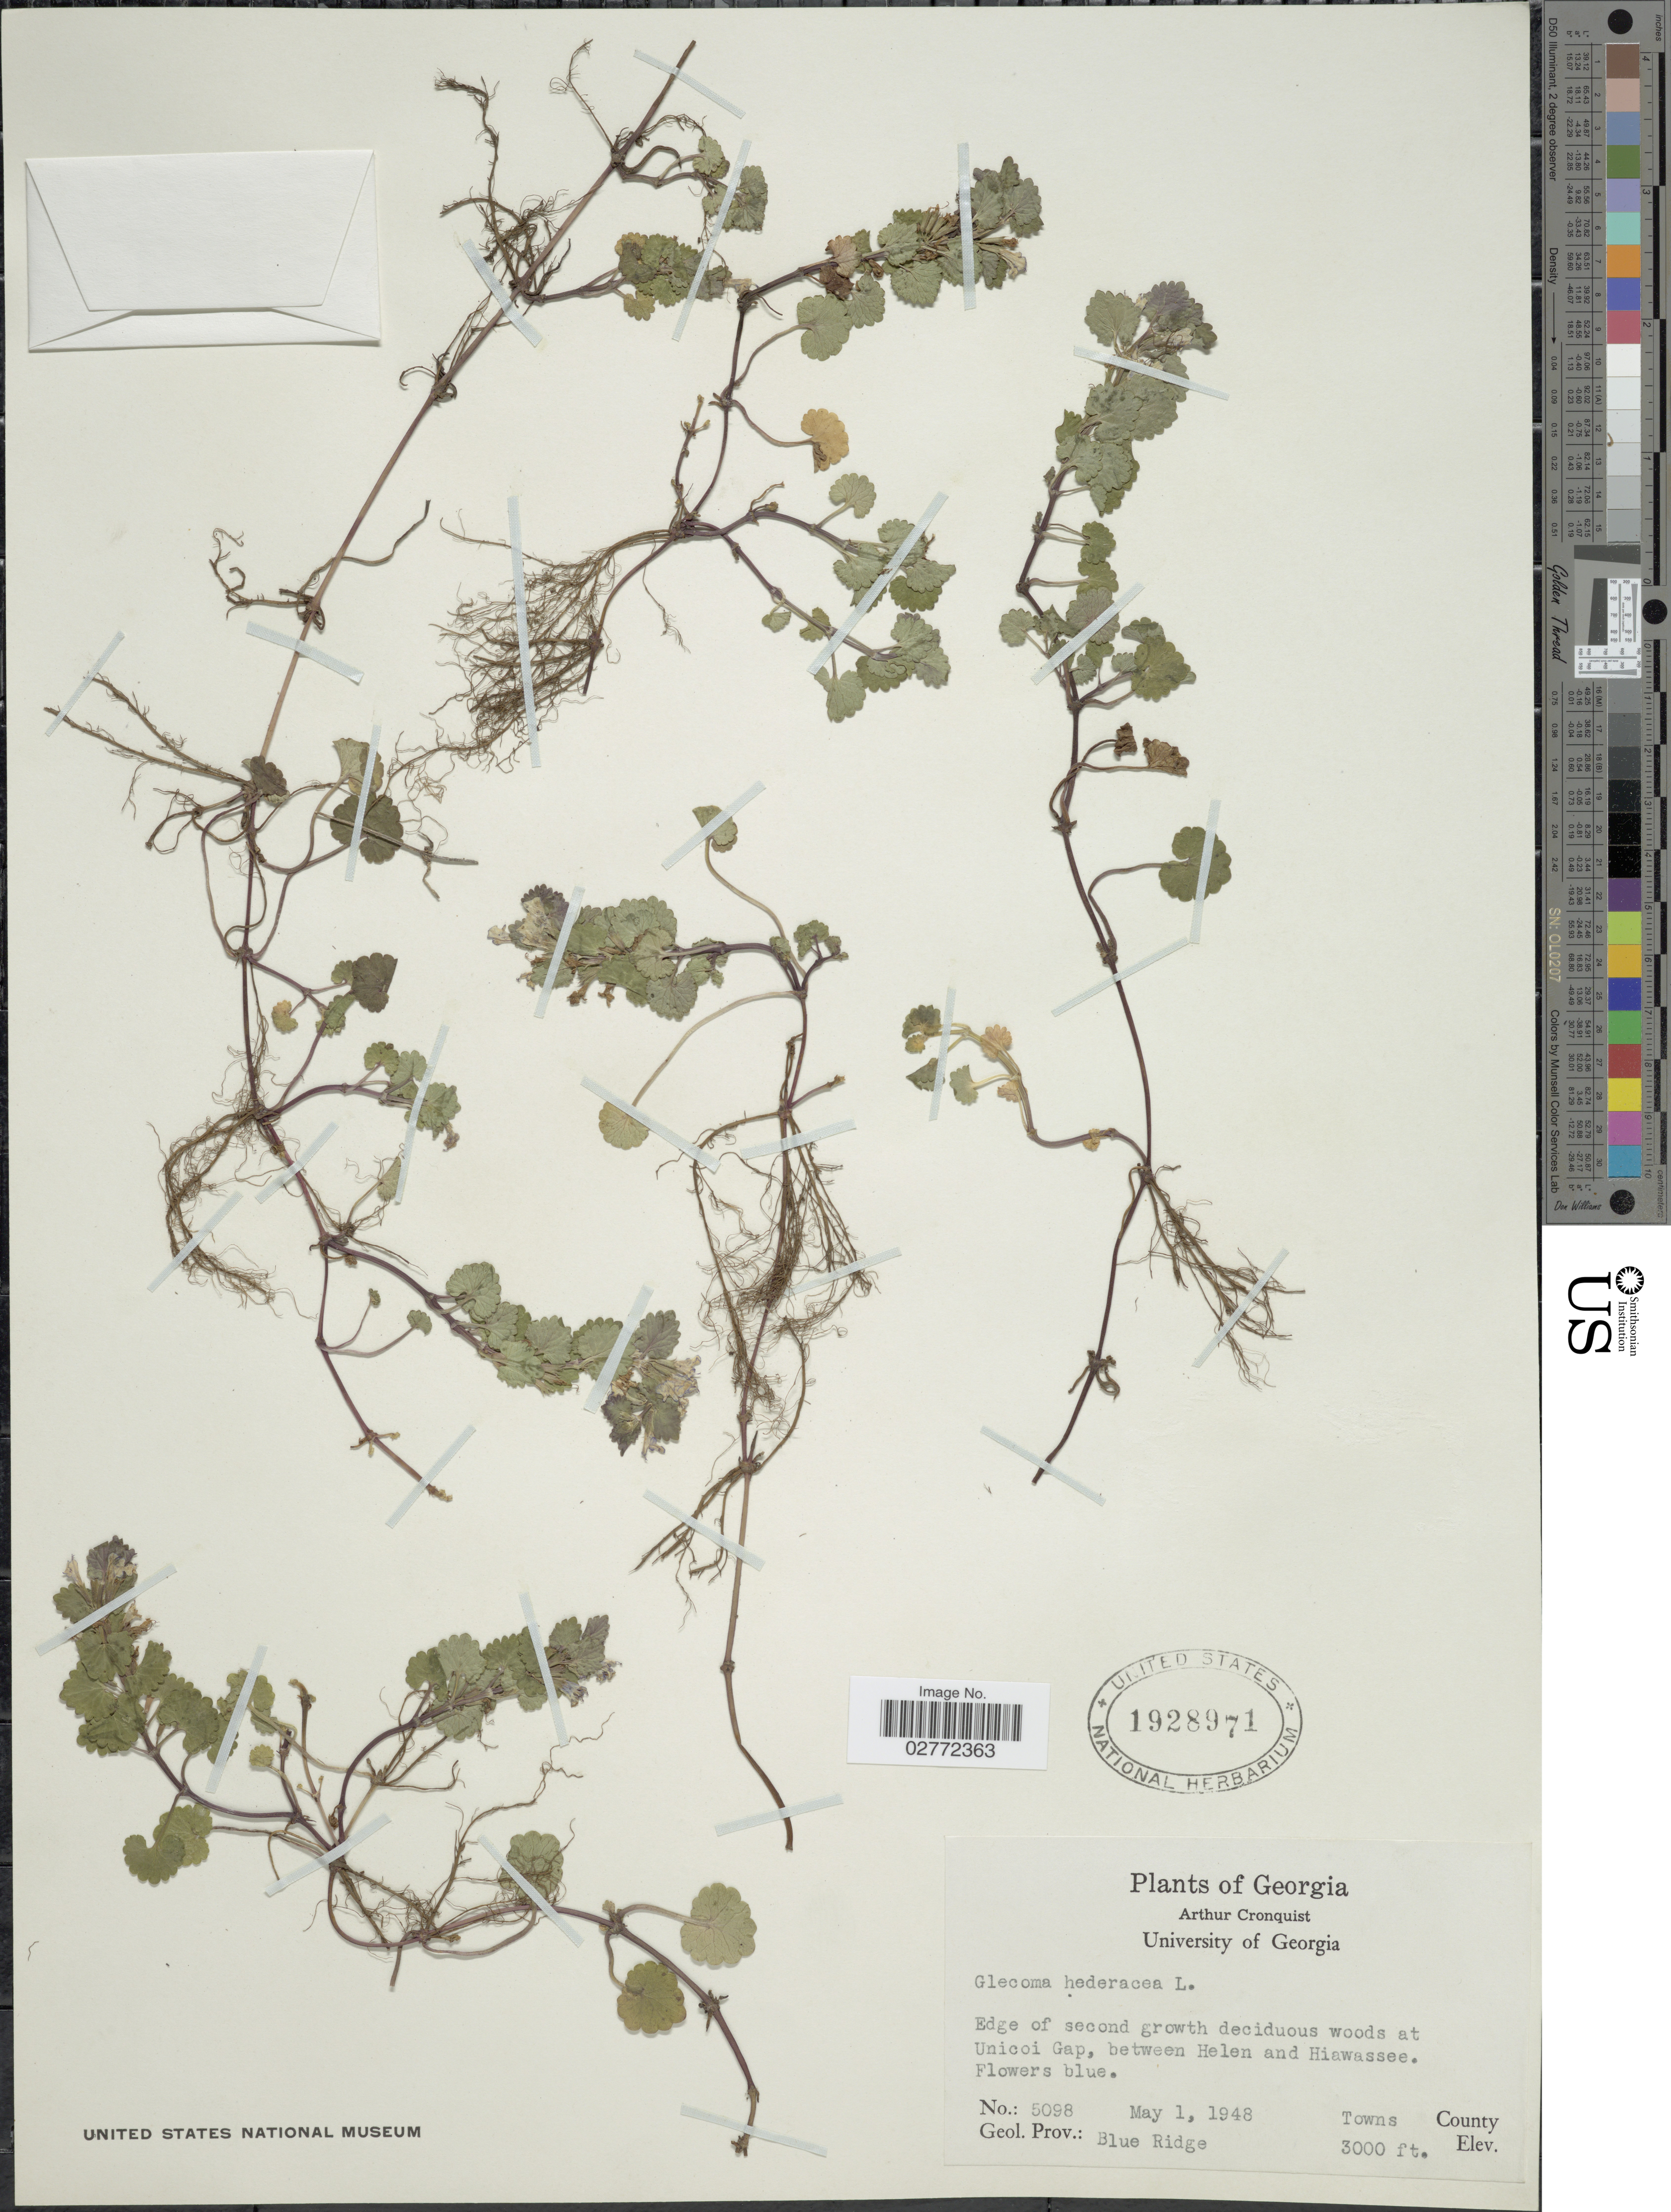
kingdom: Plantae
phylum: Tracheophyta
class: Magnoliopsida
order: Lamiales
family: Lamiaceae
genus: Glechoma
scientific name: Glechoma hederacea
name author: L.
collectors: A. J. Cronquist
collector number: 5098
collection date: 1948-05-01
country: United States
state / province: Georgia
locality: Edge of second growth deciduous woods at Unicoi Gap, between Helen and Hiawassee. Geol. Prov.: Blue Ridge. Towns County.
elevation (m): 914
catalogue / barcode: US 1928971